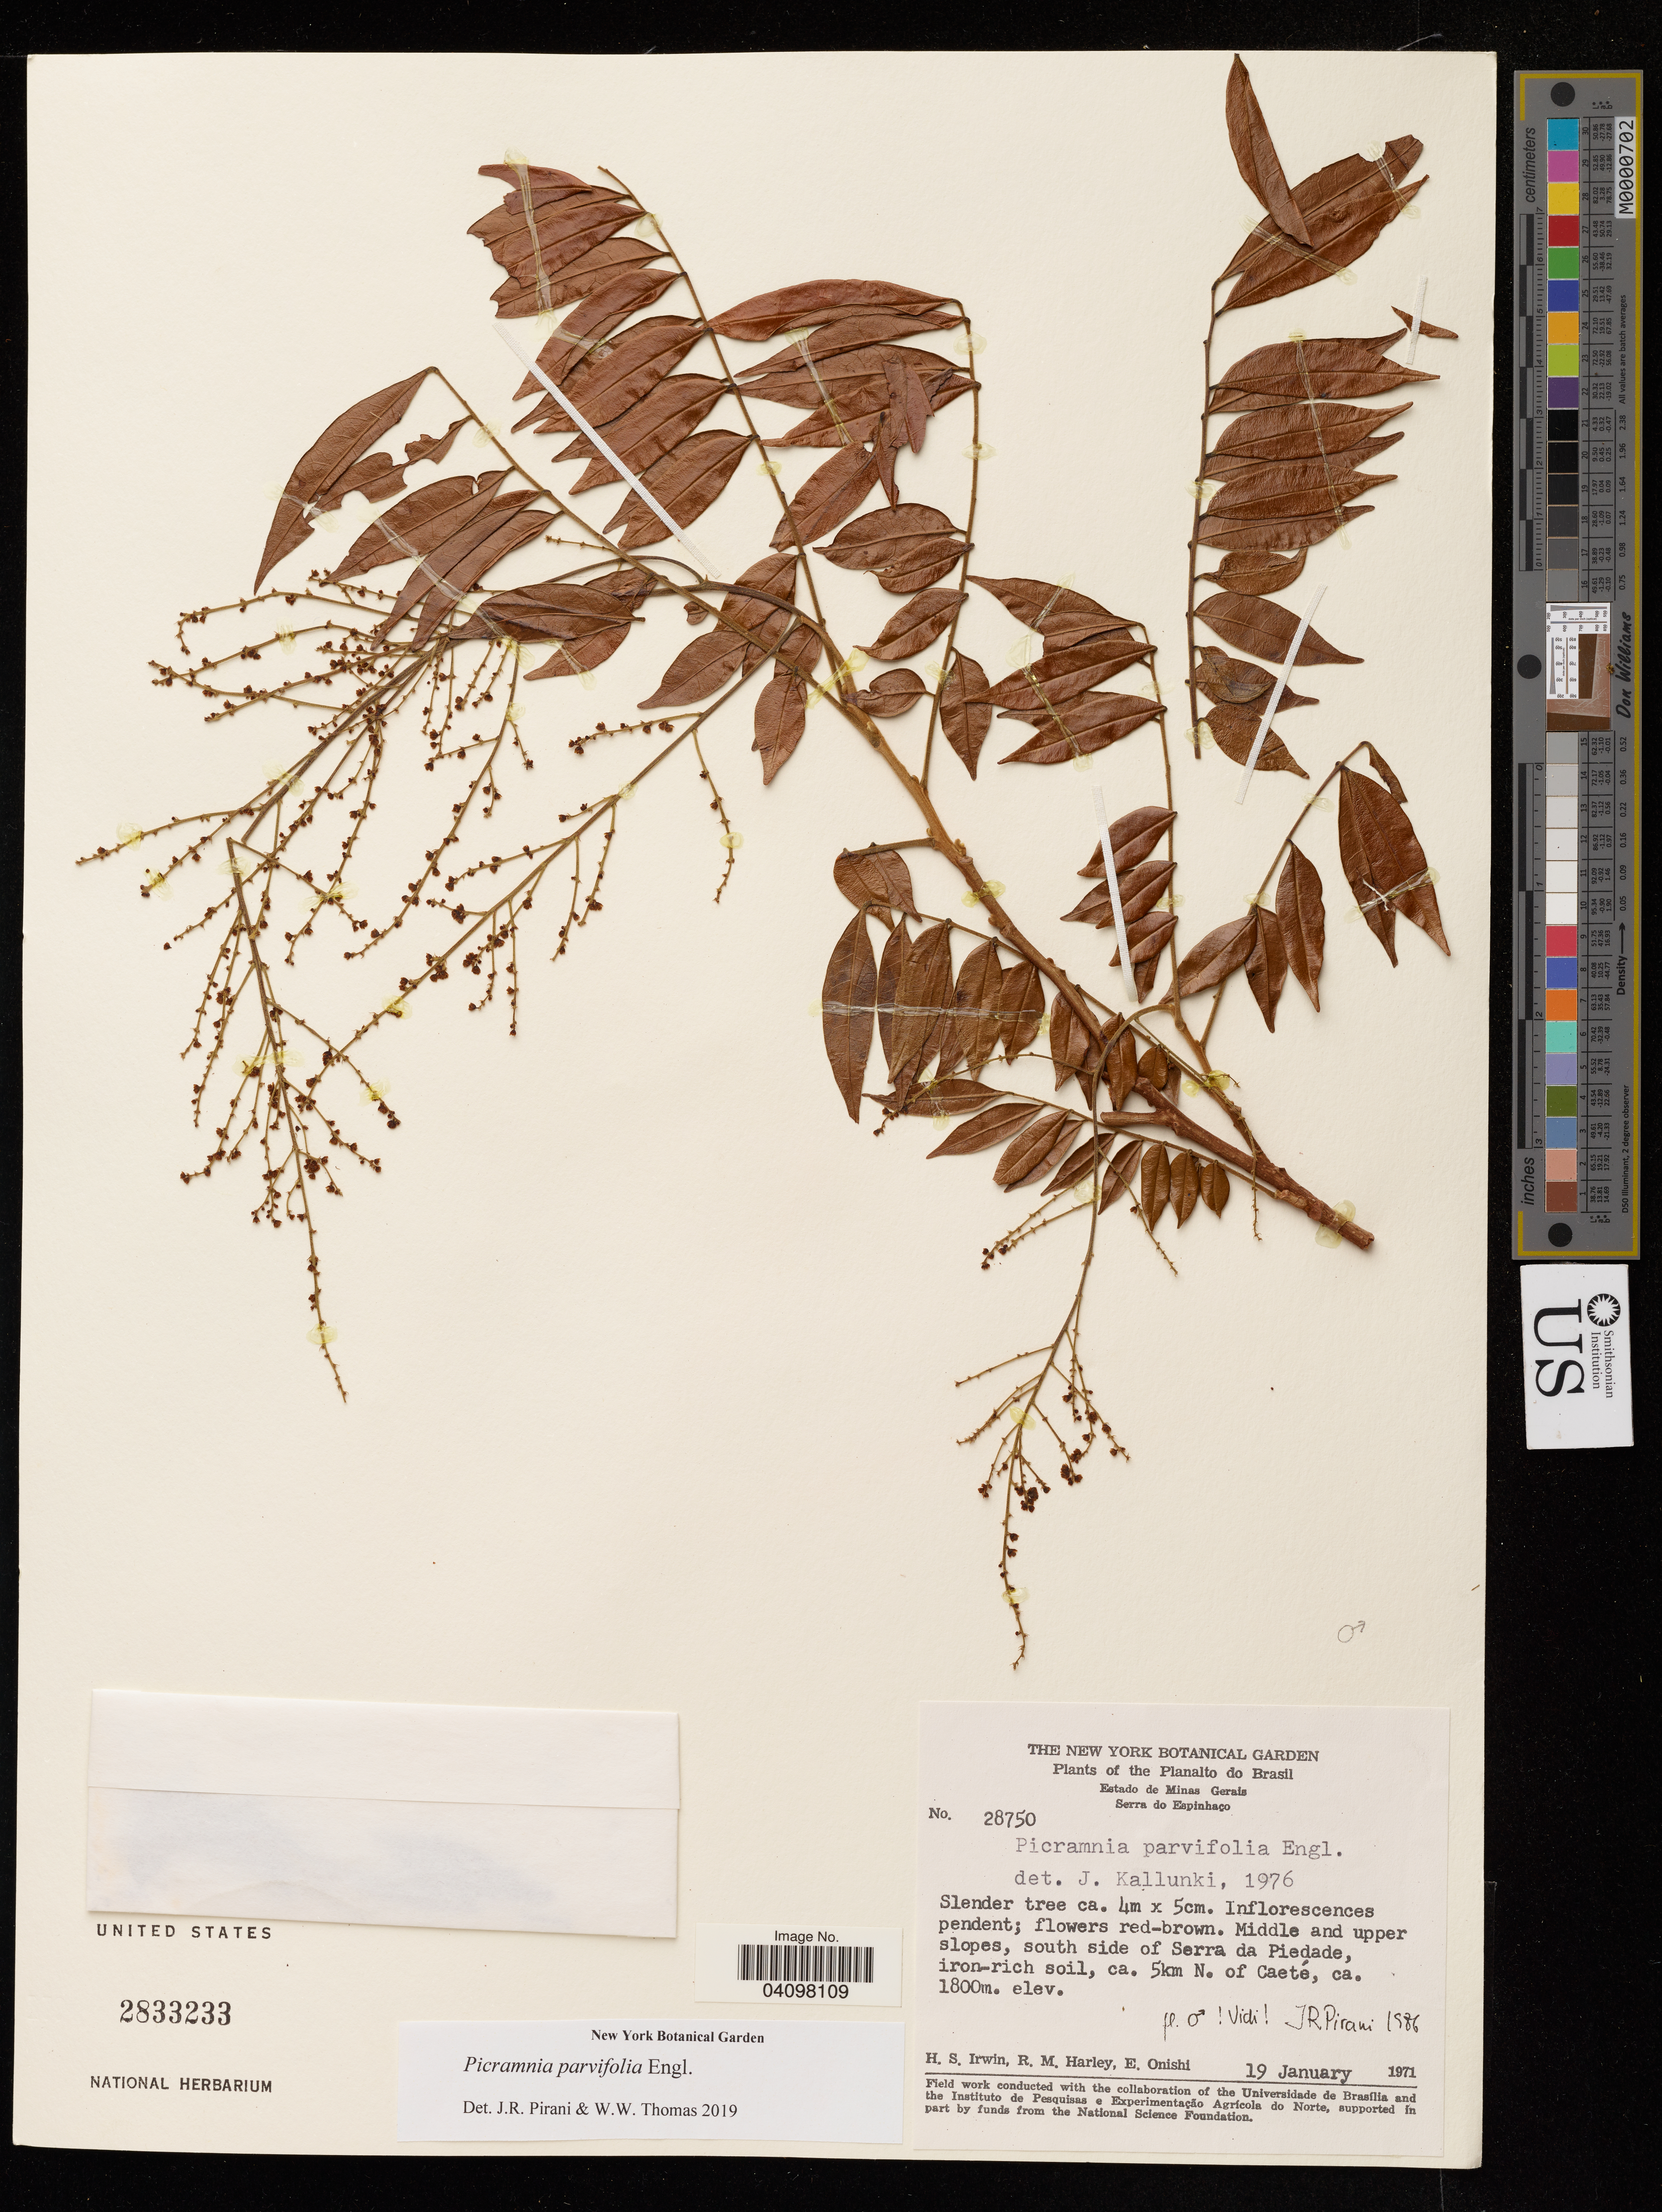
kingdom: Plantae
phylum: Tracheophyta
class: Magnoliopsida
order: Picramniales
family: Picramniaceae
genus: Picramnia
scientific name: Picramnia parvifolia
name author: Engl.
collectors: R. M. Harley & E. Onishi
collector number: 28750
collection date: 1971-01-19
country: Brazil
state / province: Minas Gerais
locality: Middle and upper slopes, south side of Serra da Piedade, iron-rich soil, ca. 5km N. of Caeté.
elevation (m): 1800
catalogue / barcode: US 2833233